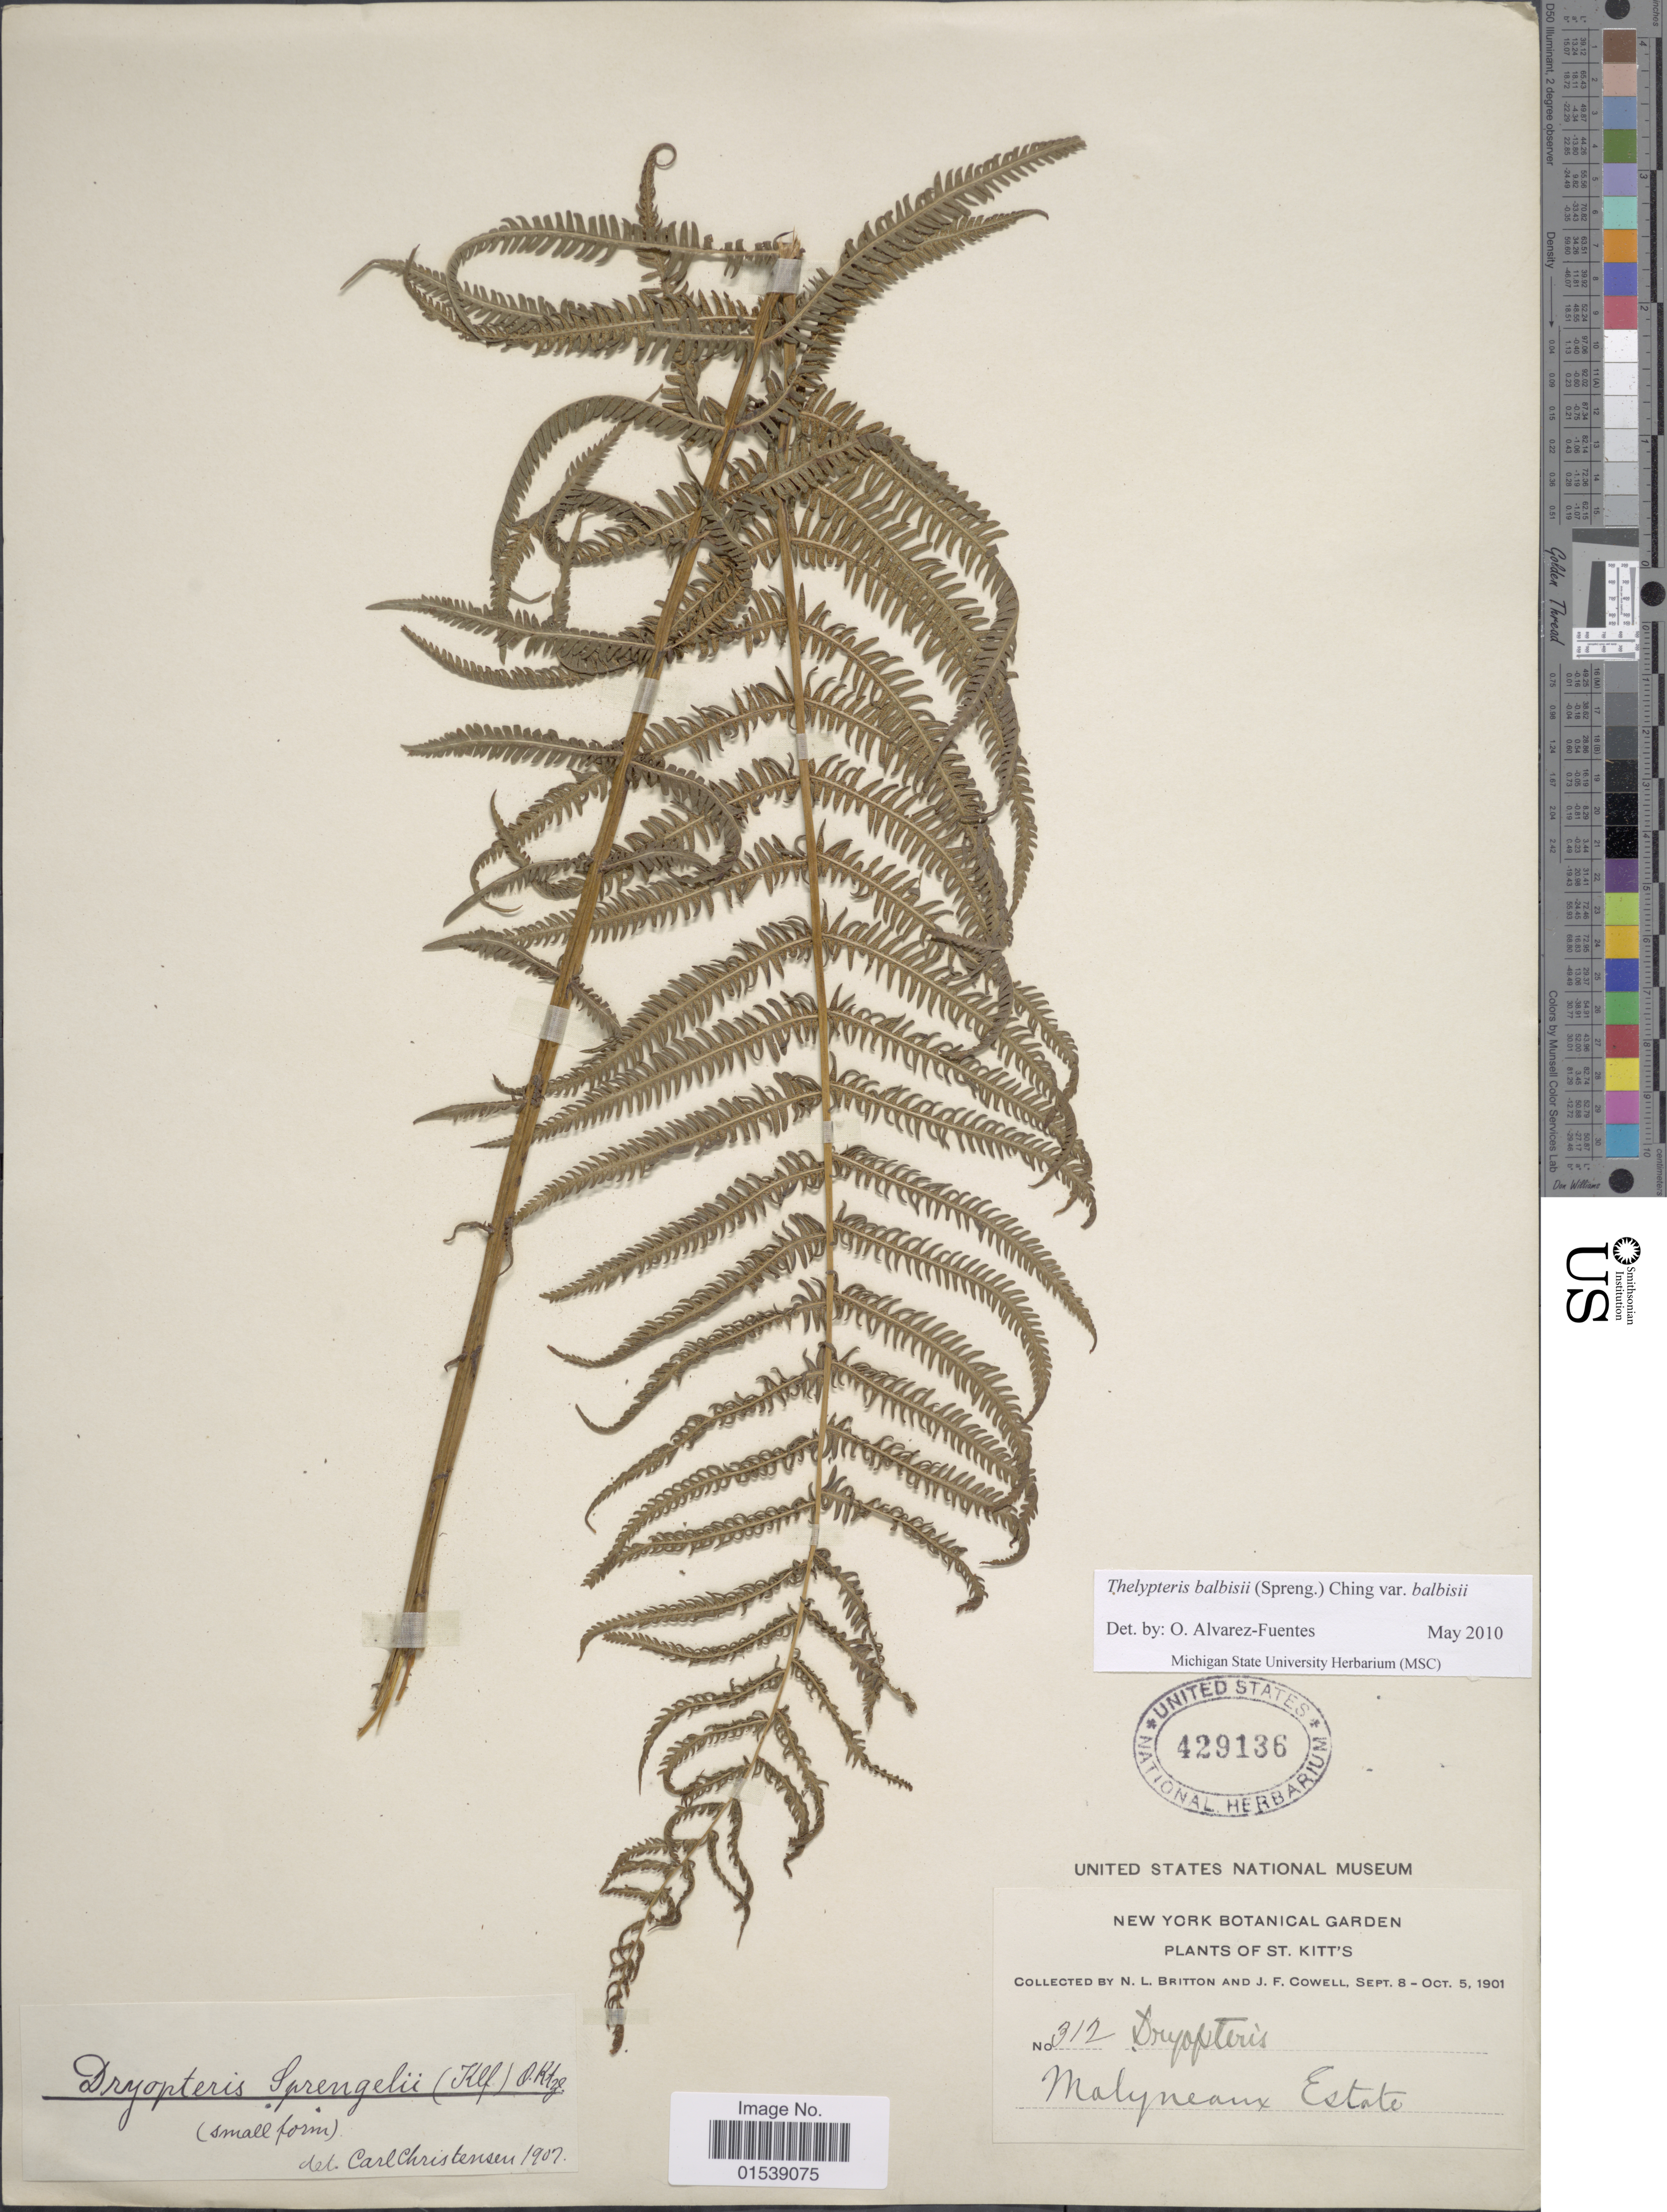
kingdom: Plantae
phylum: Tracheophyta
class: Polypodiopsida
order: Polypodiales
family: Thelypteridaceae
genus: Amauropelta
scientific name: Amauropelta balbisii (Spreng.) comb. nov., ined. 2015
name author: (Spreng.)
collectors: N. Britton & J. F. Cowell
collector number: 312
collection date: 1901-09-08/1901-10-05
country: St. Christopher-Nevis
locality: St. Kitt's, Malyneaux Estate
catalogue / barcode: US 429136